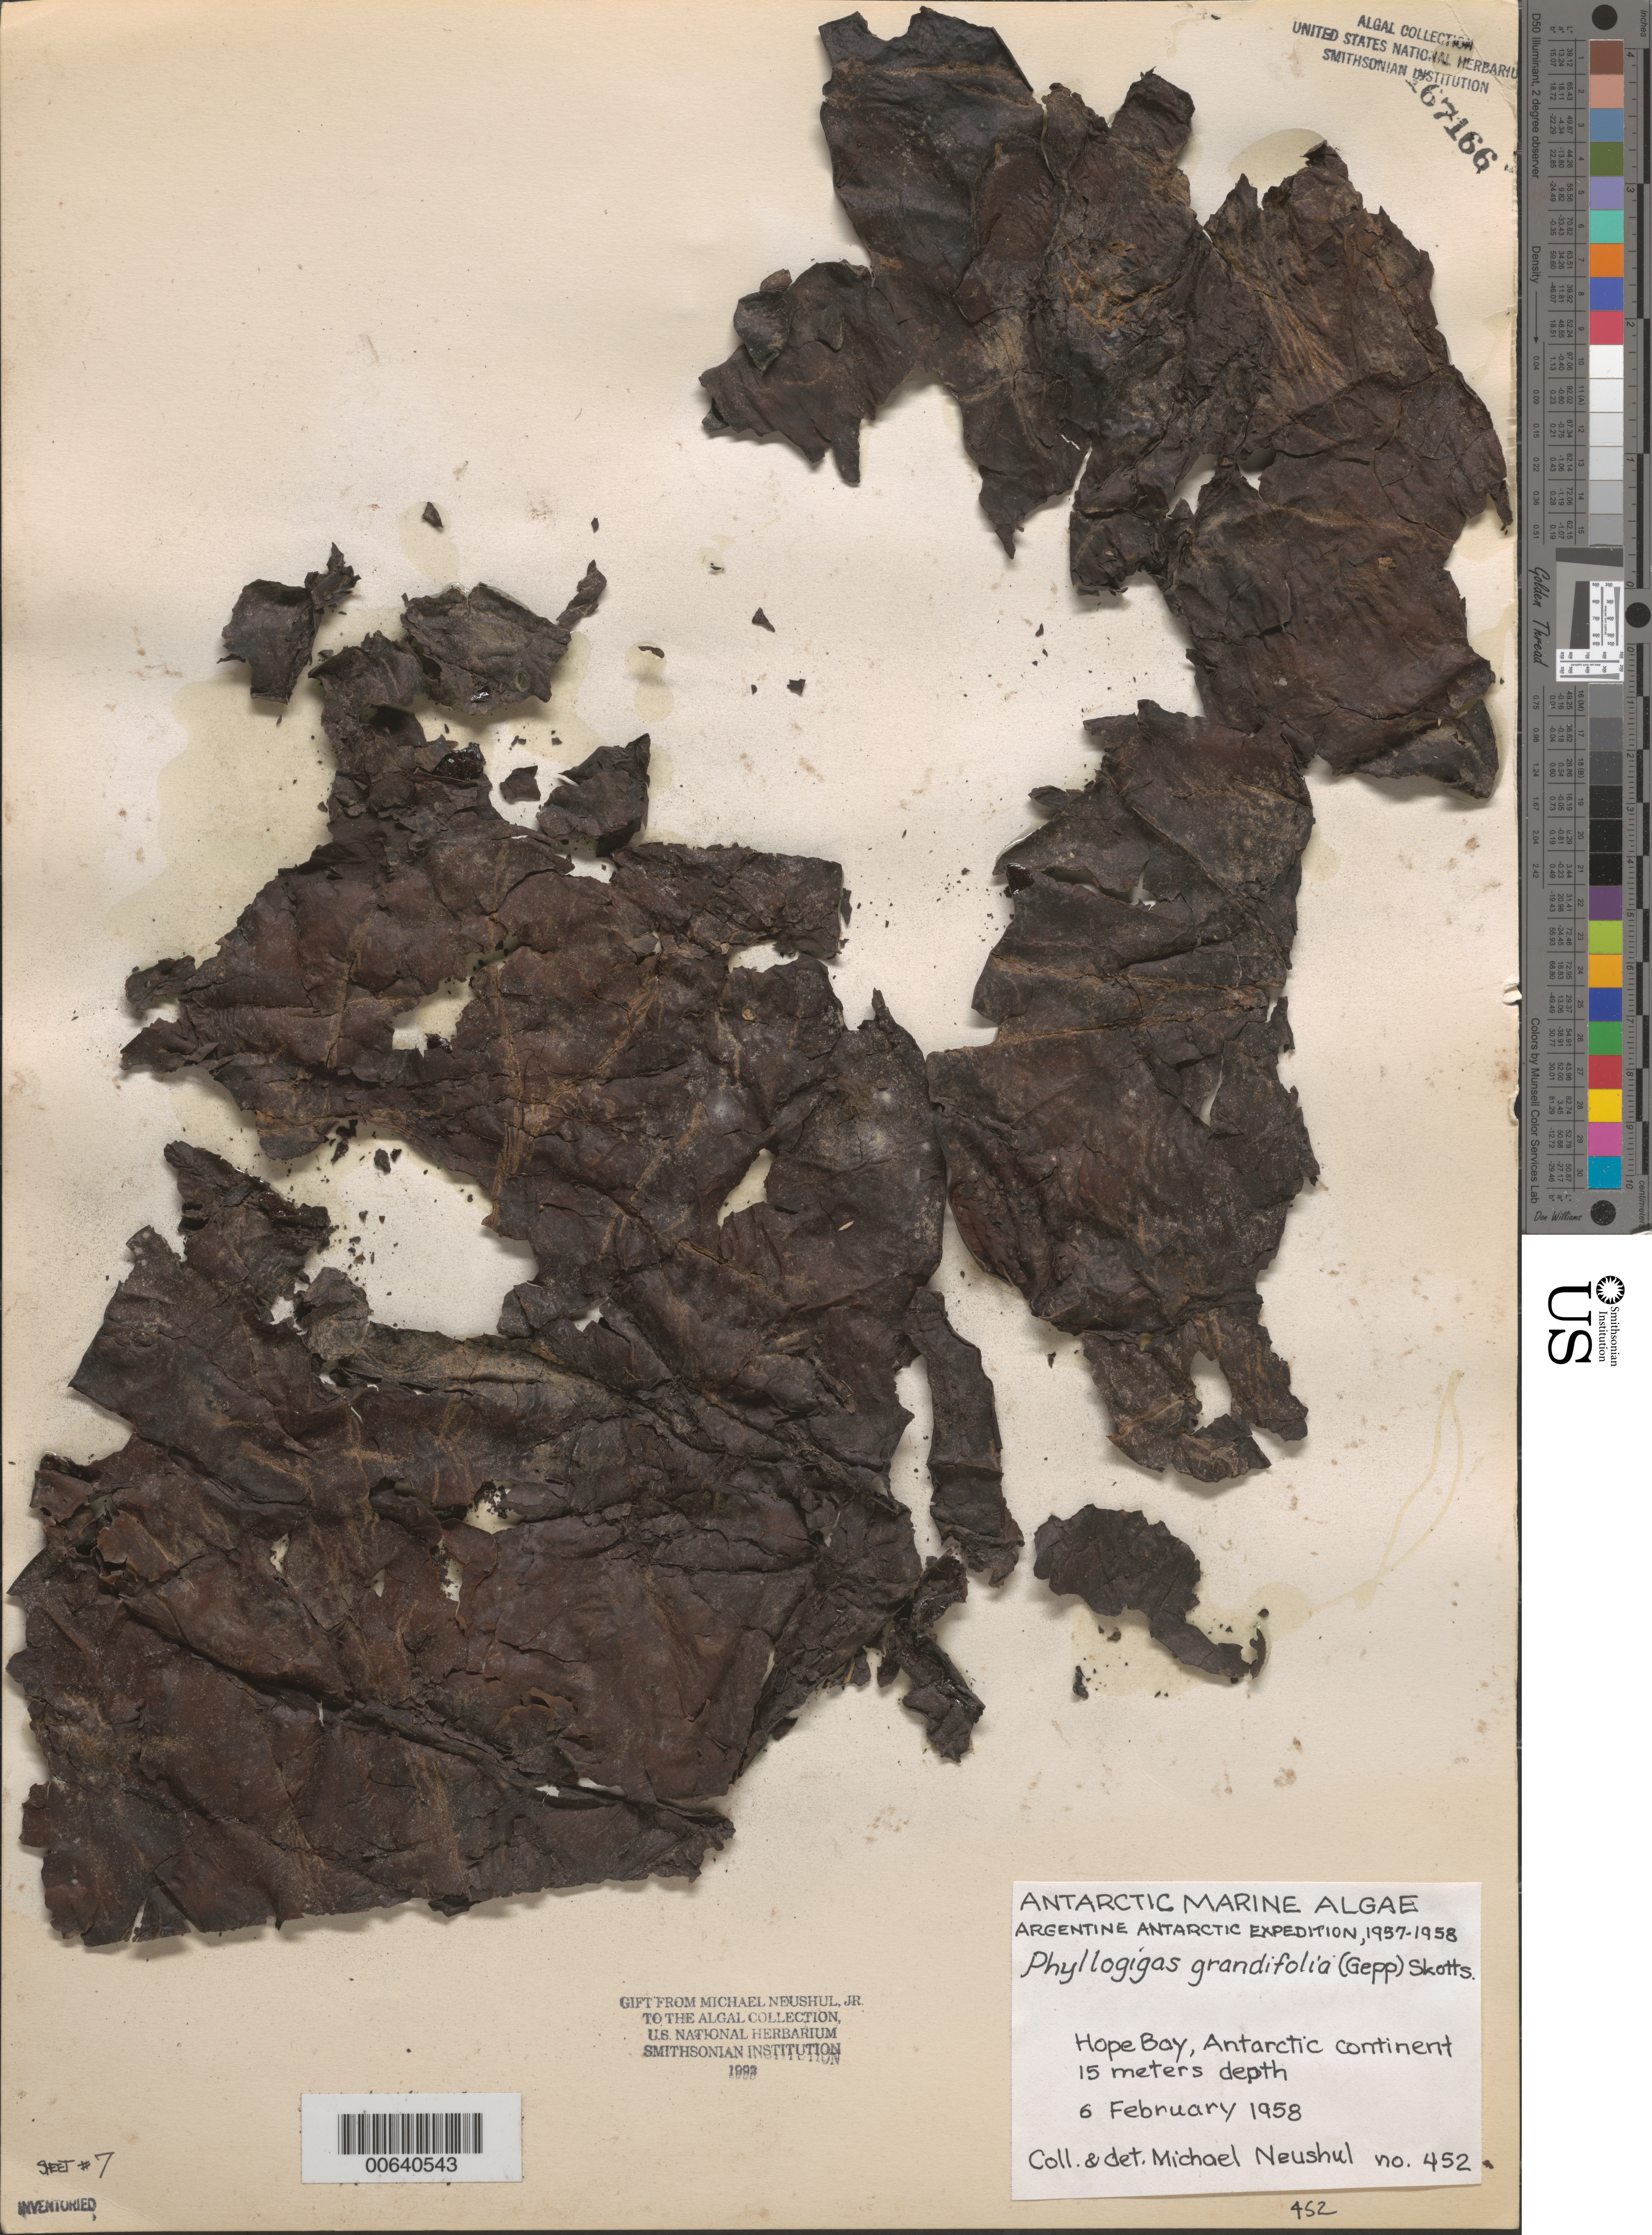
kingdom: Chromista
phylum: Ochrophyta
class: Phaeophyceae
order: Desmarestiales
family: Desmarestiaceae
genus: Himantothallus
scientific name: Himantothallus grandifolius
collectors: M. Neushul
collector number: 452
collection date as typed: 06 Feb 1958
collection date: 1958-02-06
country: Antarctica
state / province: Antarctic Peninsula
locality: Hope Bay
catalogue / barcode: US 167166